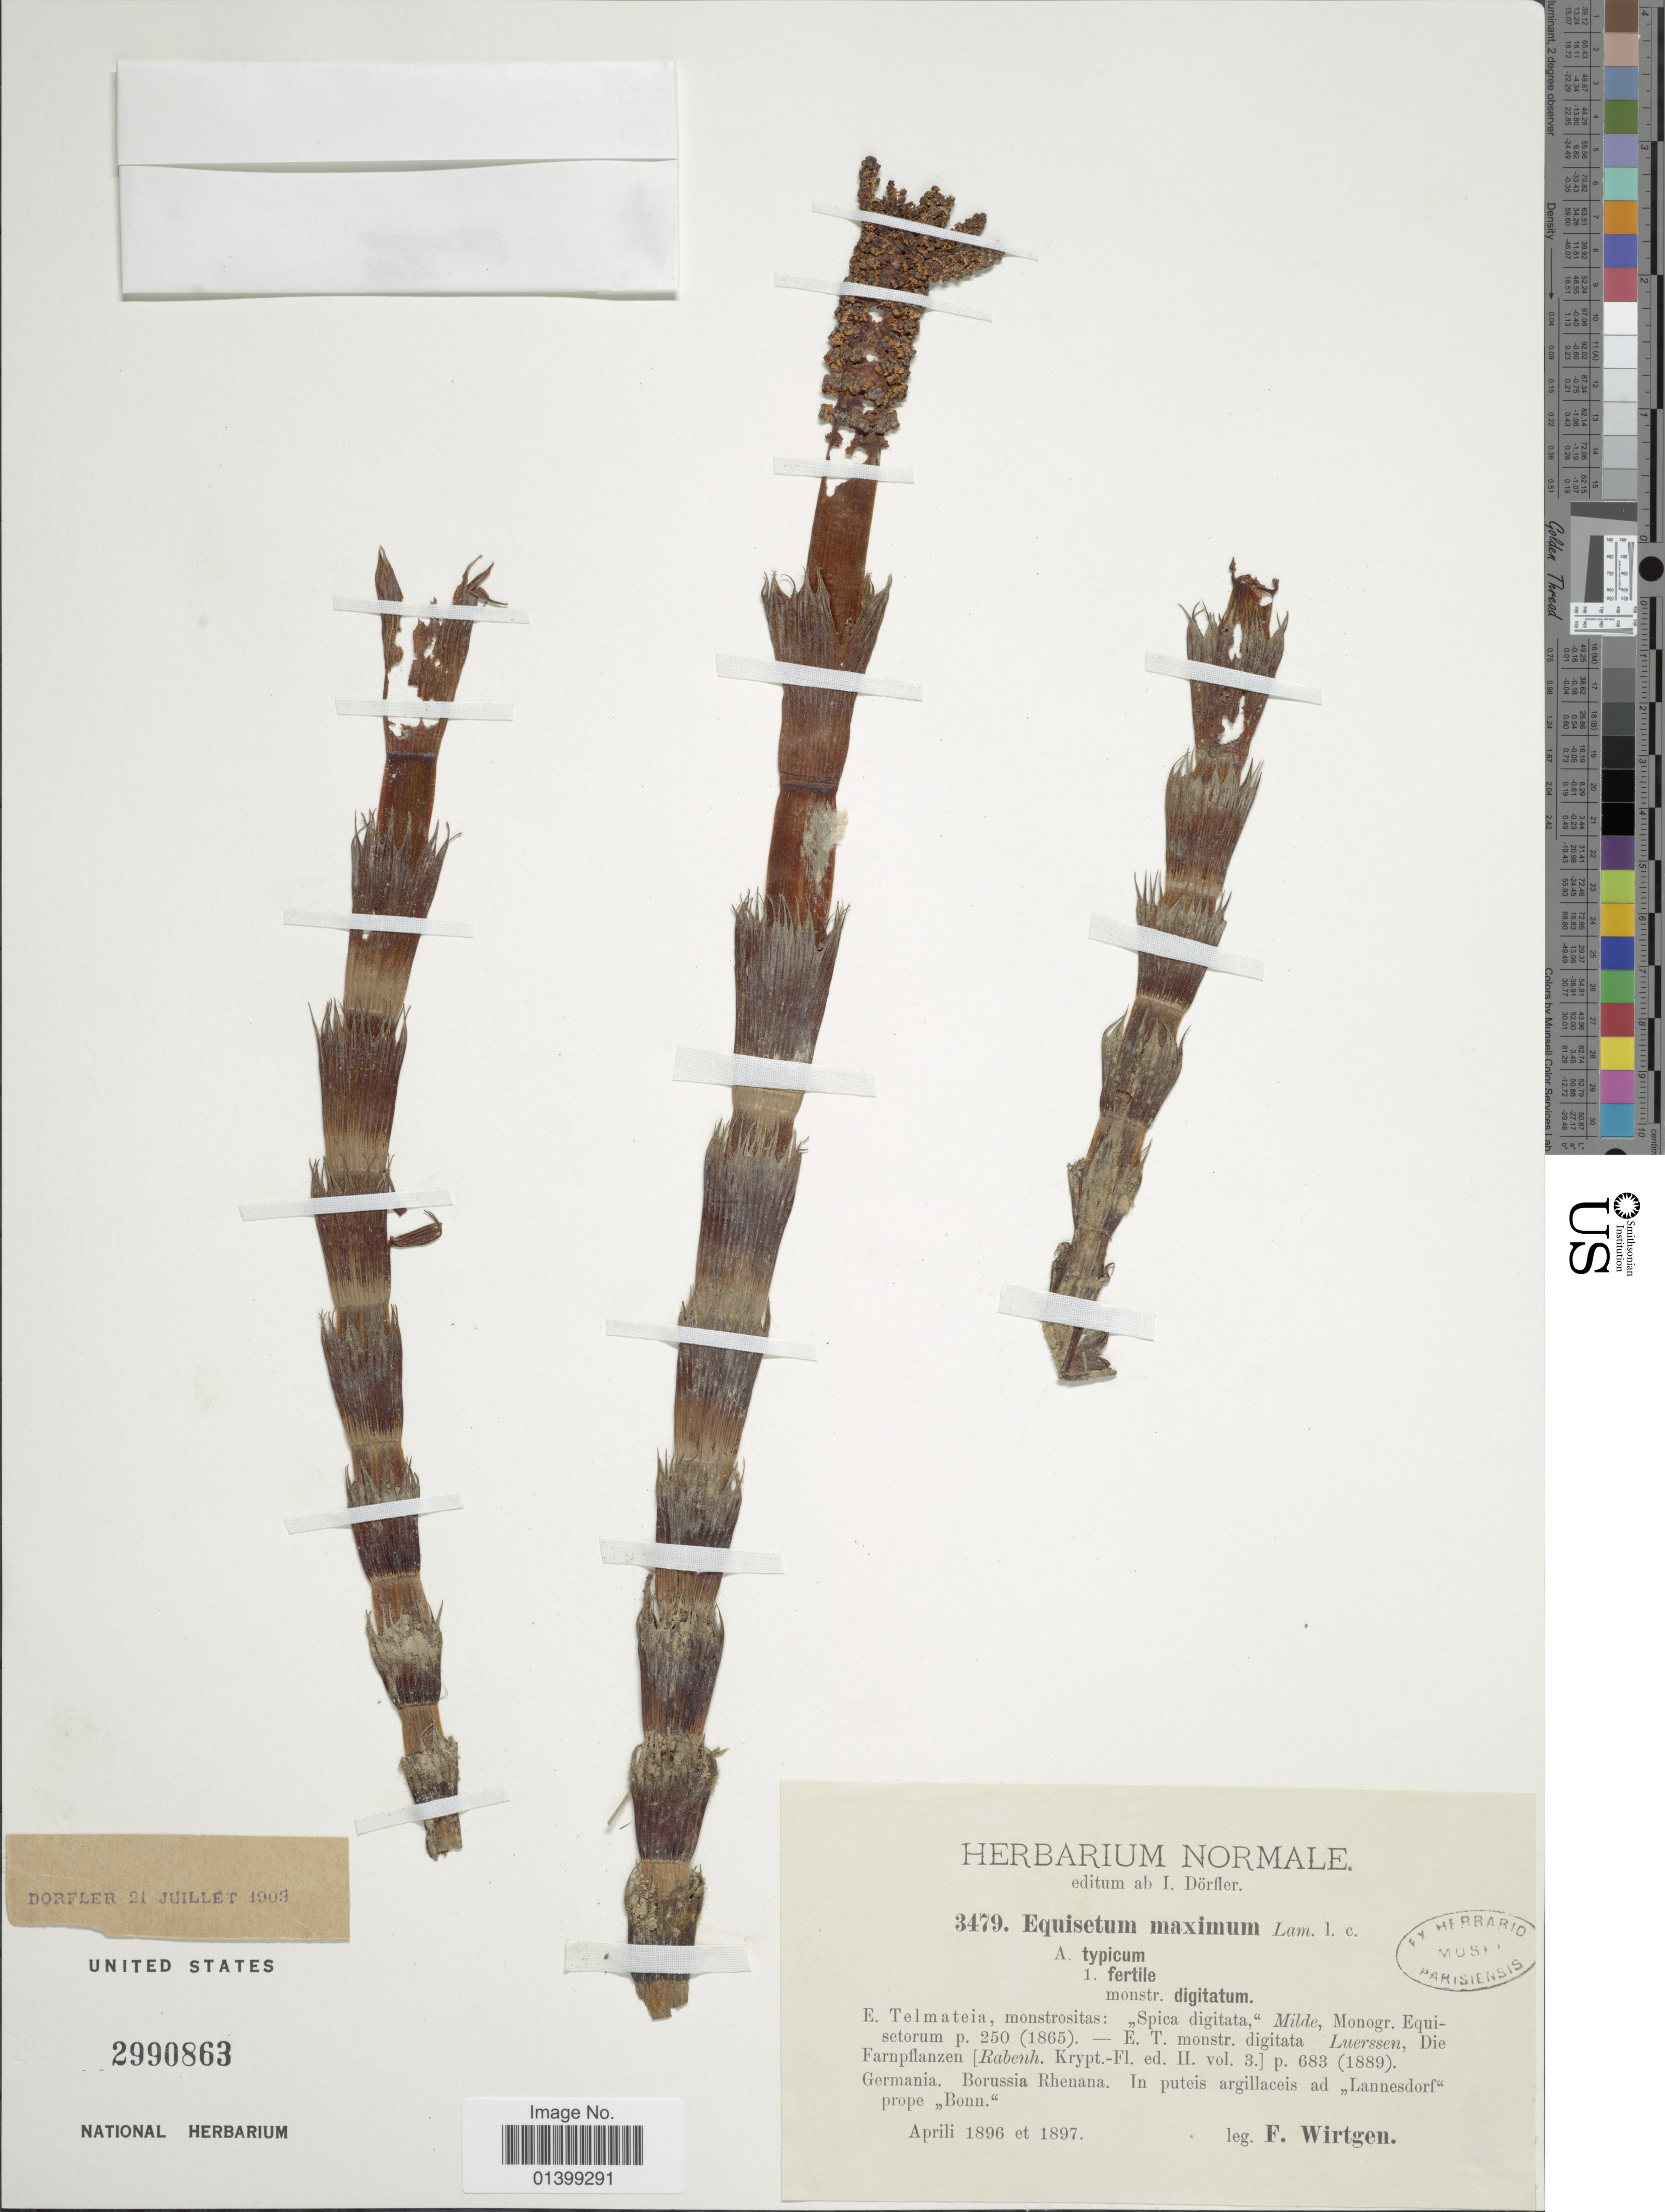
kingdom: Plantae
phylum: Tracheophyta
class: Polypodiopsida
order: Equisetales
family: Equisetaceae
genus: Equisetum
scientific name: Equisetum telmateia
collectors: F. Wirtgen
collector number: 3479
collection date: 1896-04/1897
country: Germany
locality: Germania. Borussia Rhenana. In puteis argillaceis ad ,,Lannesdorf" prope ,,Bonn".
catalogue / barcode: US 2990863